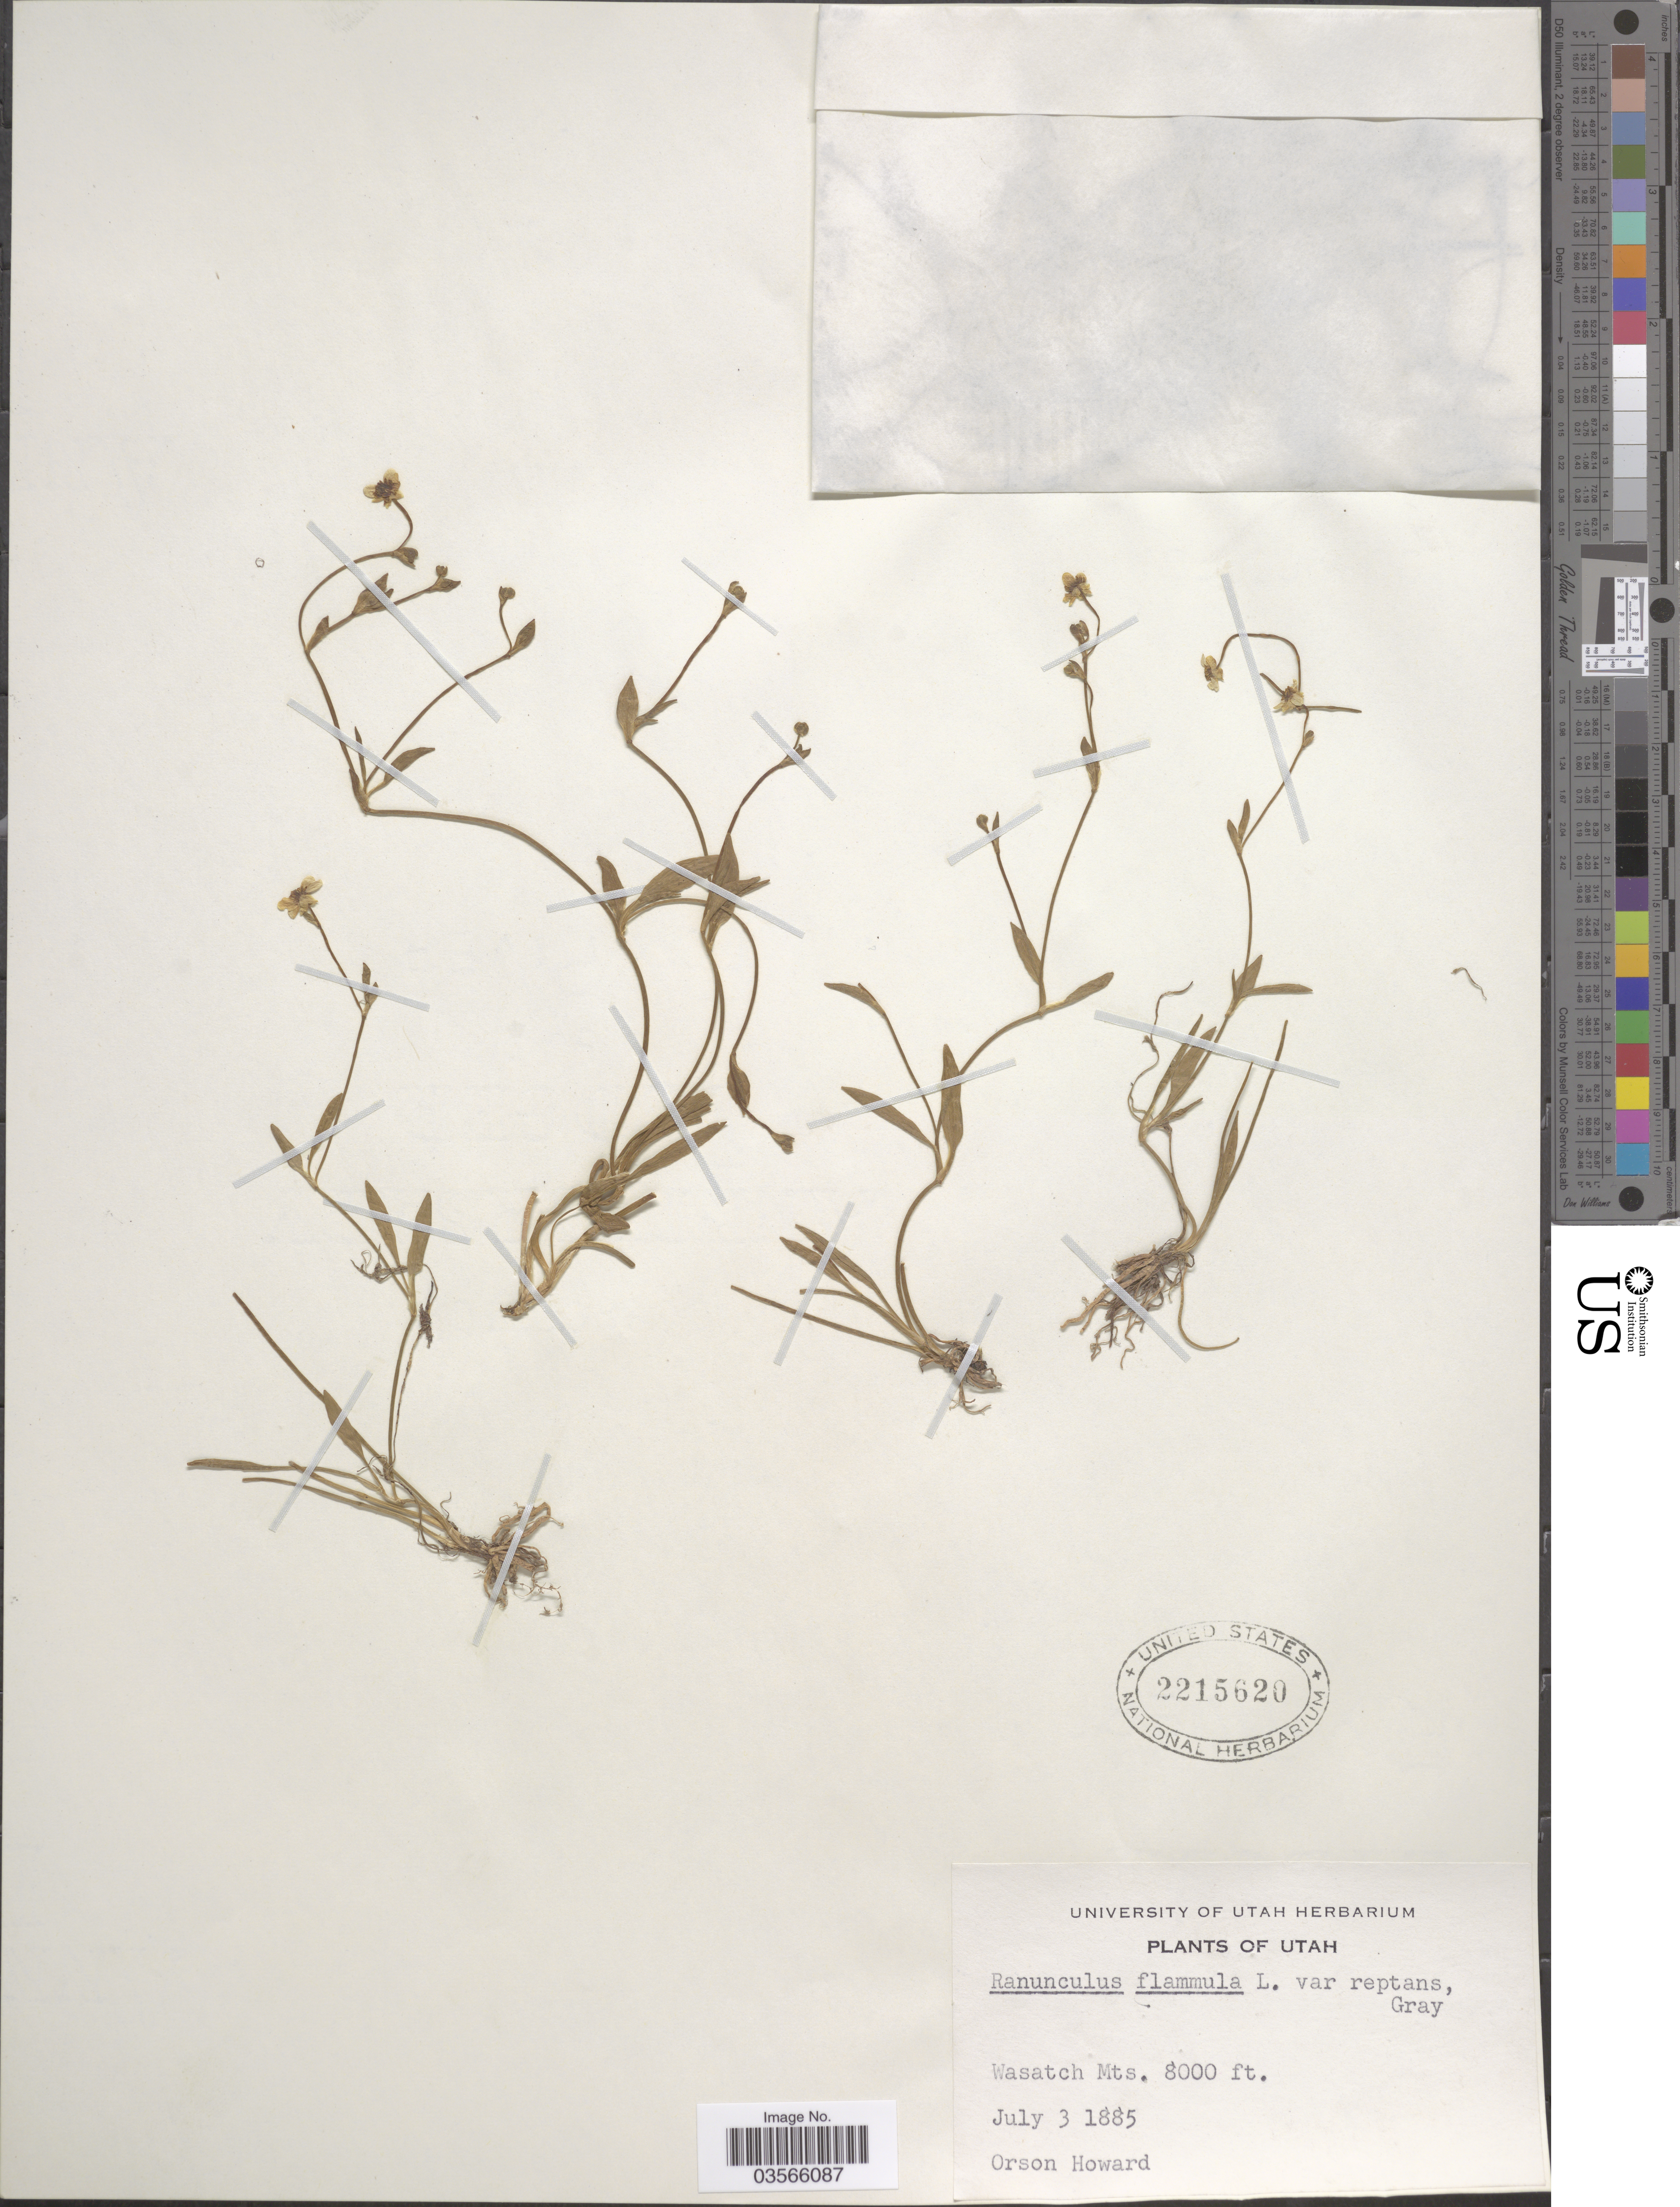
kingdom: Plantae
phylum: Tracheophyta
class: Magnoliopsida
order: Ranunculales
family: Ranunculaceae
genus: Ranunculus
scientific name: Ranunculus flammula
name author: L.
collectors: O. Howard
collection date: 1885-07-03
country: United States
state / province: Utah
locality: Wasatch Mts.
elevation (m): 2438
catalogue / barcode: US 2215620